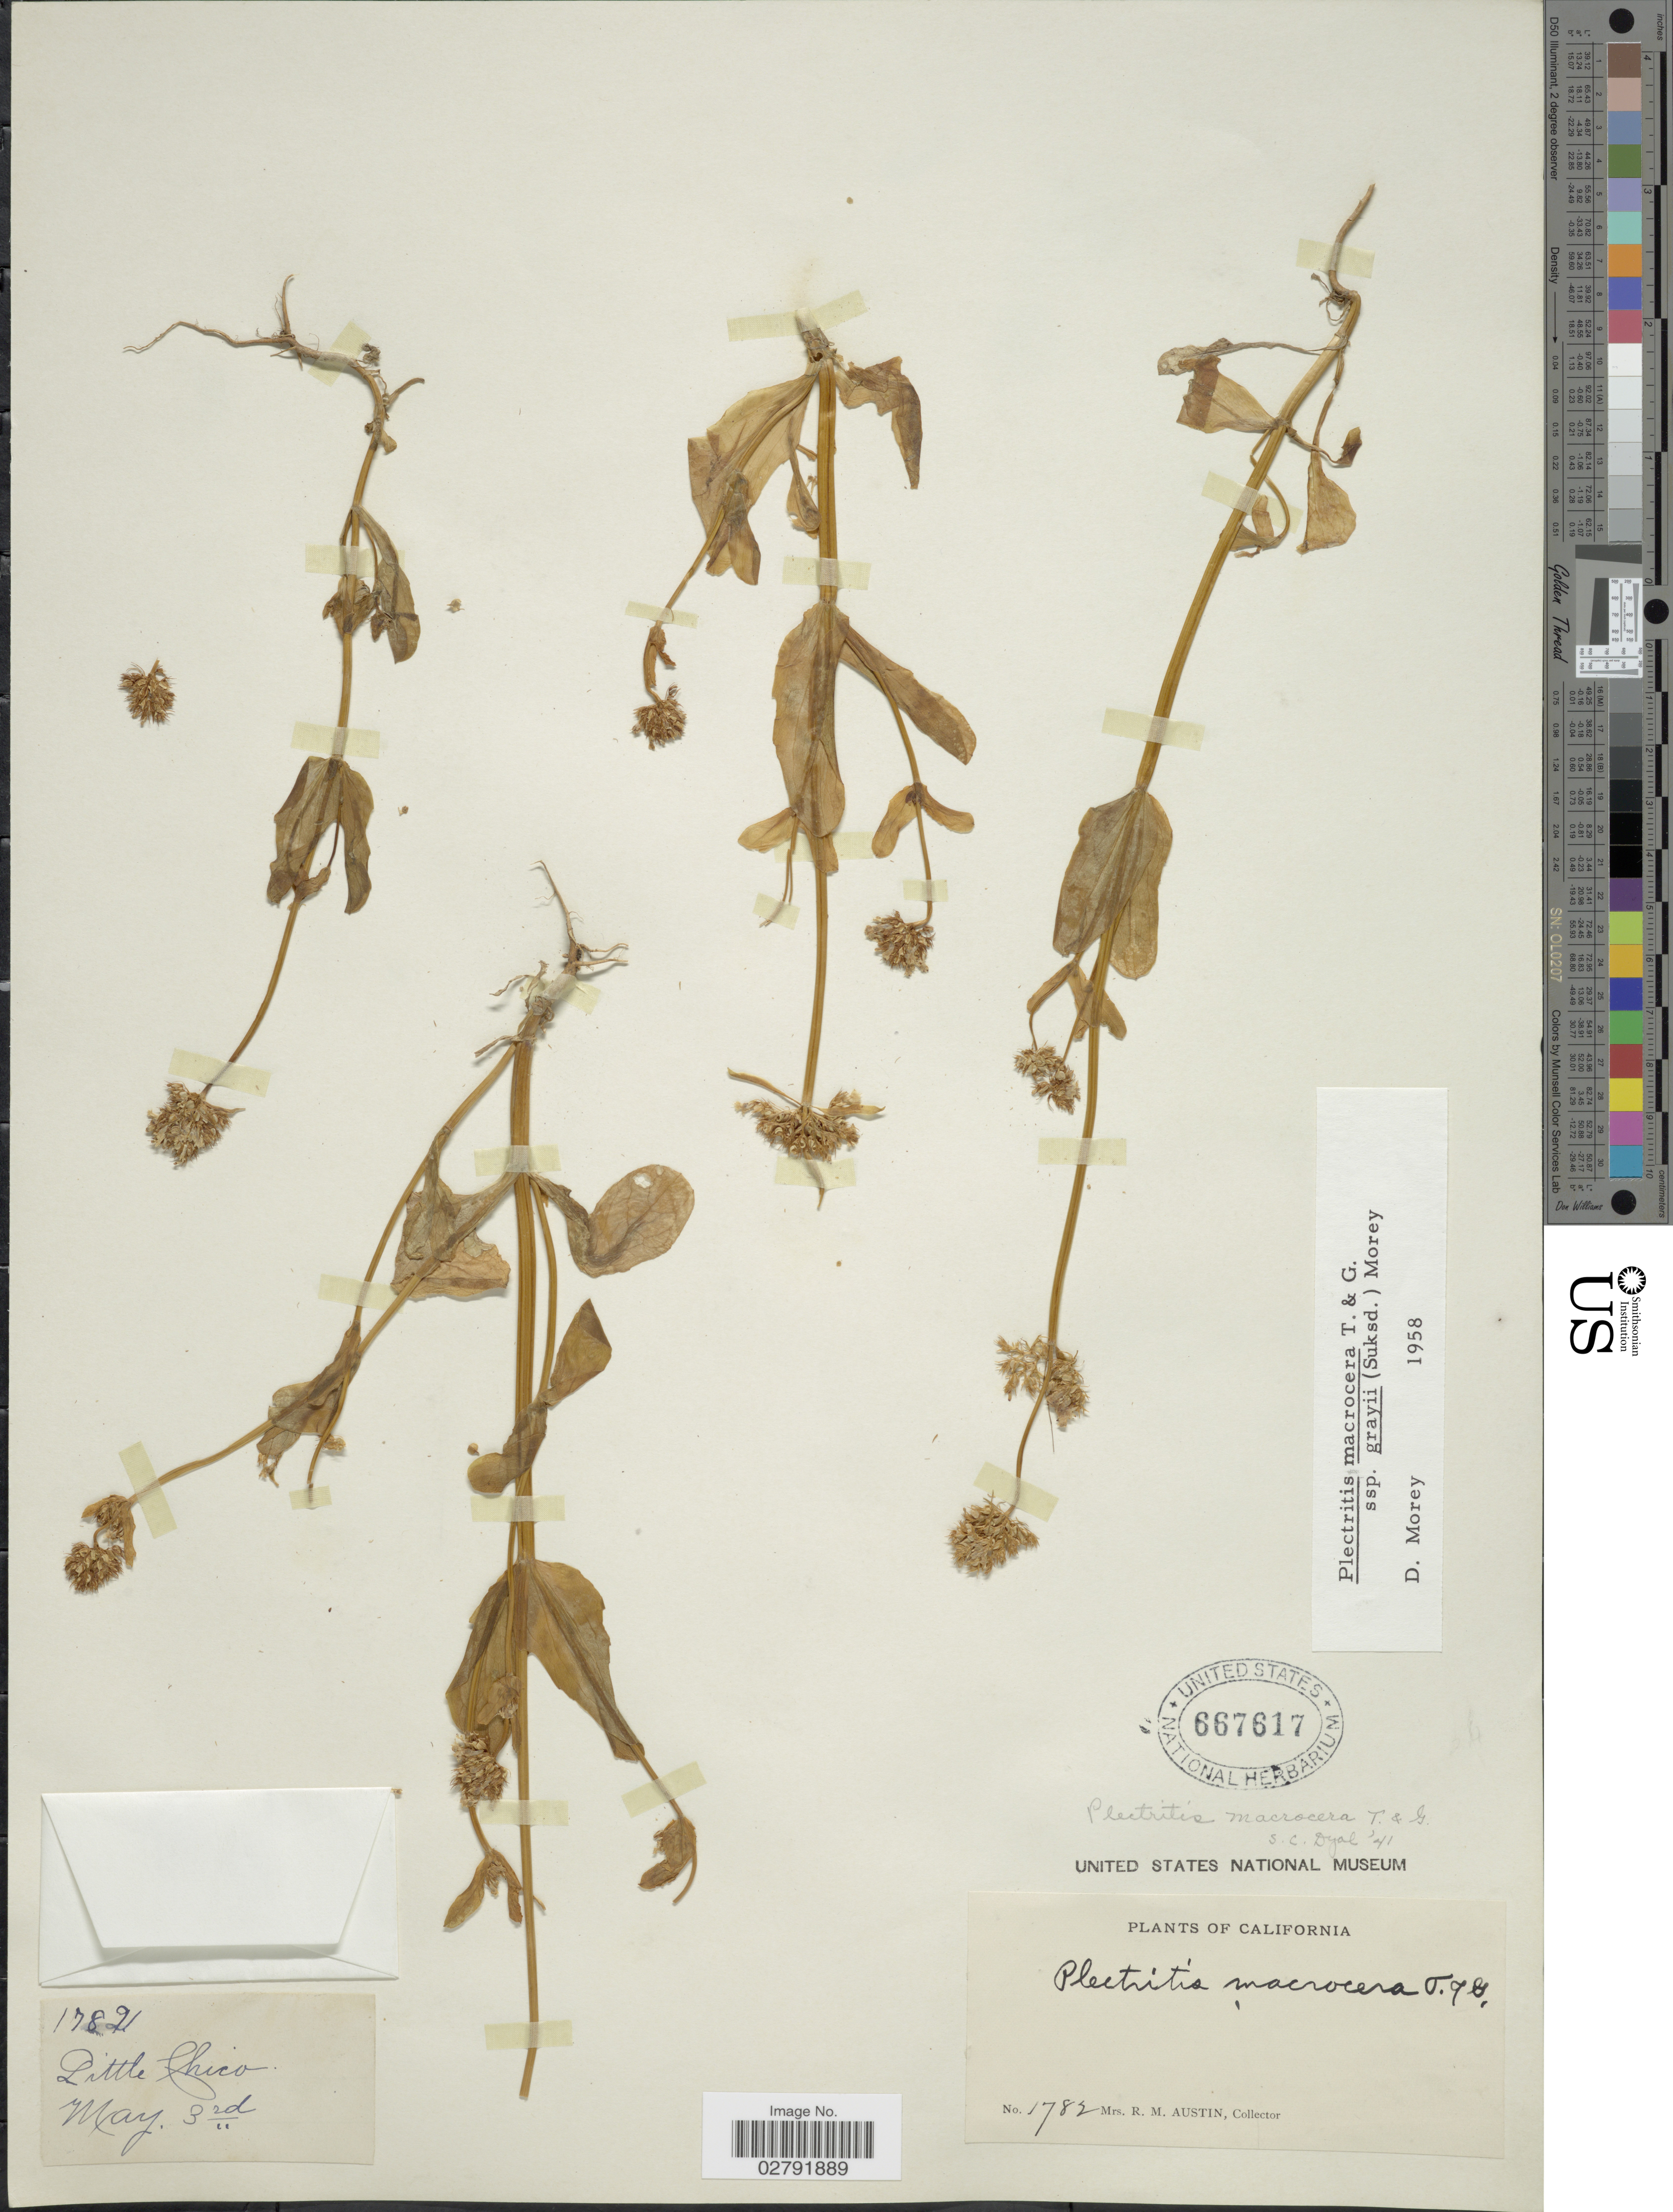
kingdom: Plantae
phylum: Tracheophyta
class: Magnoliopsida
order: Dipsacales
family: Caprifoliaceae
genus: Plectritis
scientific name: Plectritis macrocera subsp. grayi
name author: (Suksd.) Morey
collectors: R. Austin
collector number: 1782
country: United States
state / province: California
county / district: Butte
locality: Little Chico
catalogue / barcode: US 667617